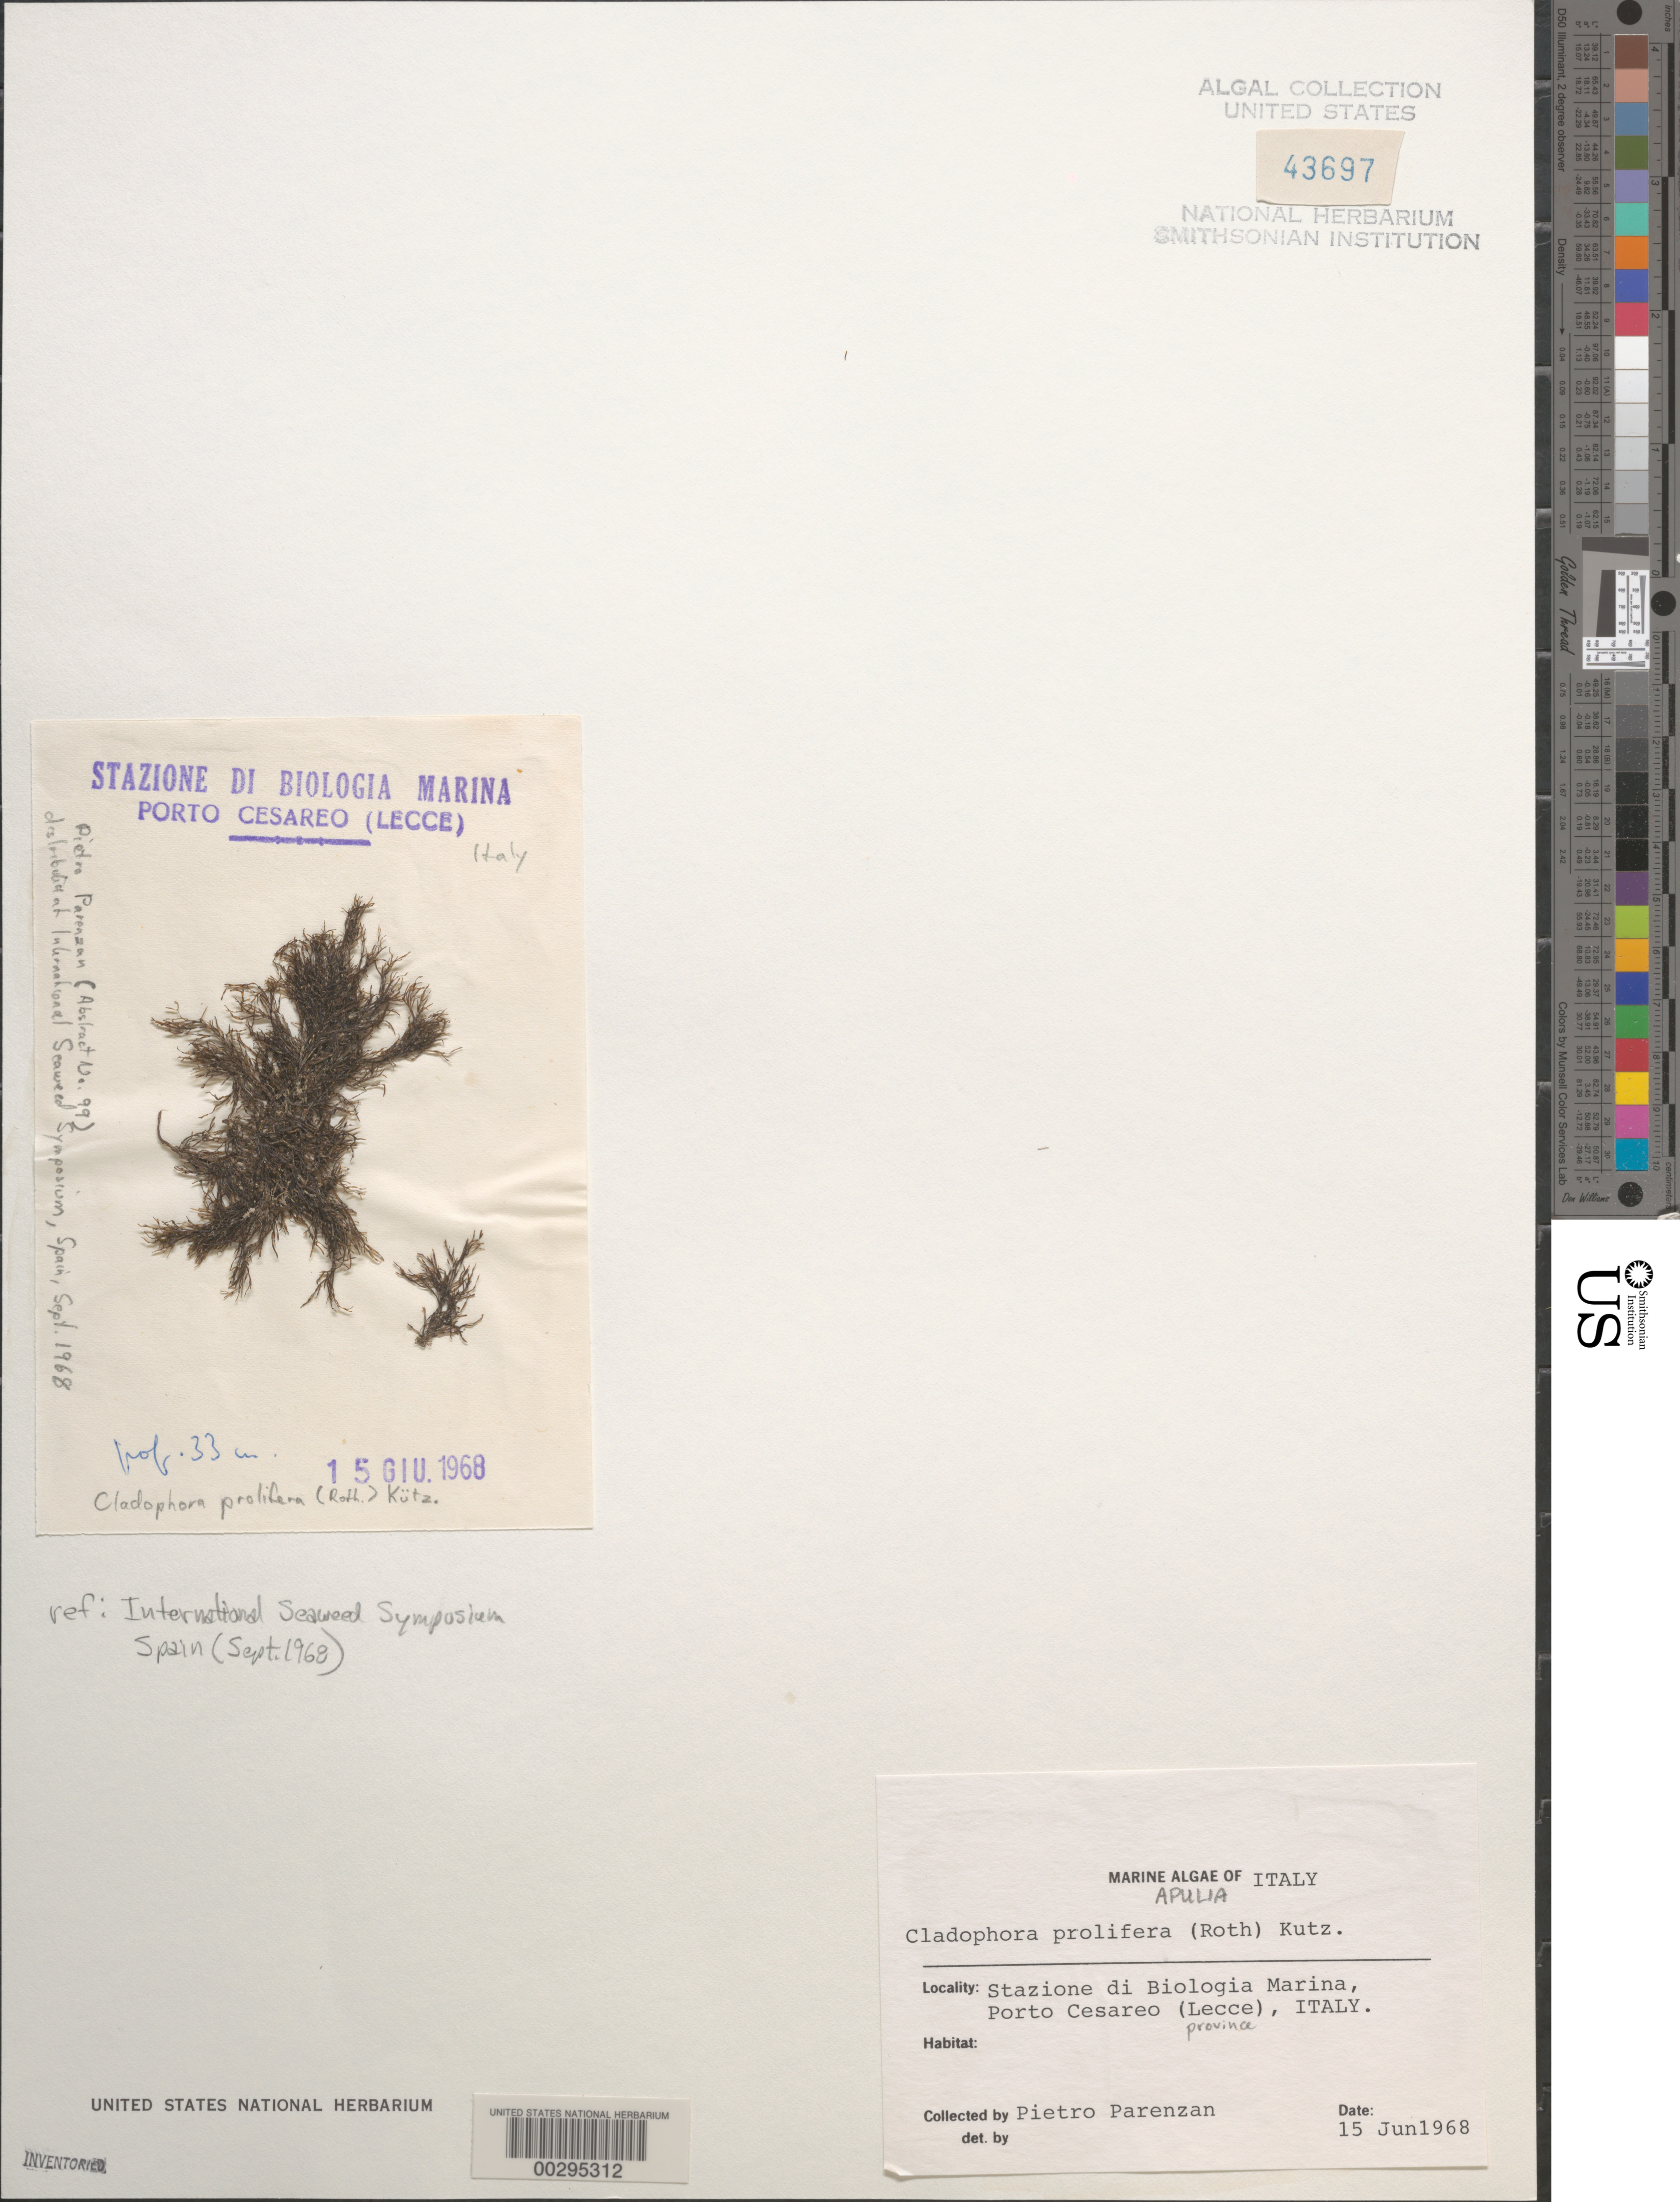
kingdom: Plantae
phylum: Chlorophyta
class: Ulvophyceae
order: Cladophorales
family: Cladophoraceae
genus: Cladophora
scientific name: Cladophora prolifera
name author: (Roth) Kütz.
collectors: P. Parenzan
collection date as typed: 15 Jun 1968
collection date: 1968-06-15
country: Italy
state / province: Apulia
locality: Stazione di biologia marina, porto cesareo, lecce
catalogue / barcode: US 43697